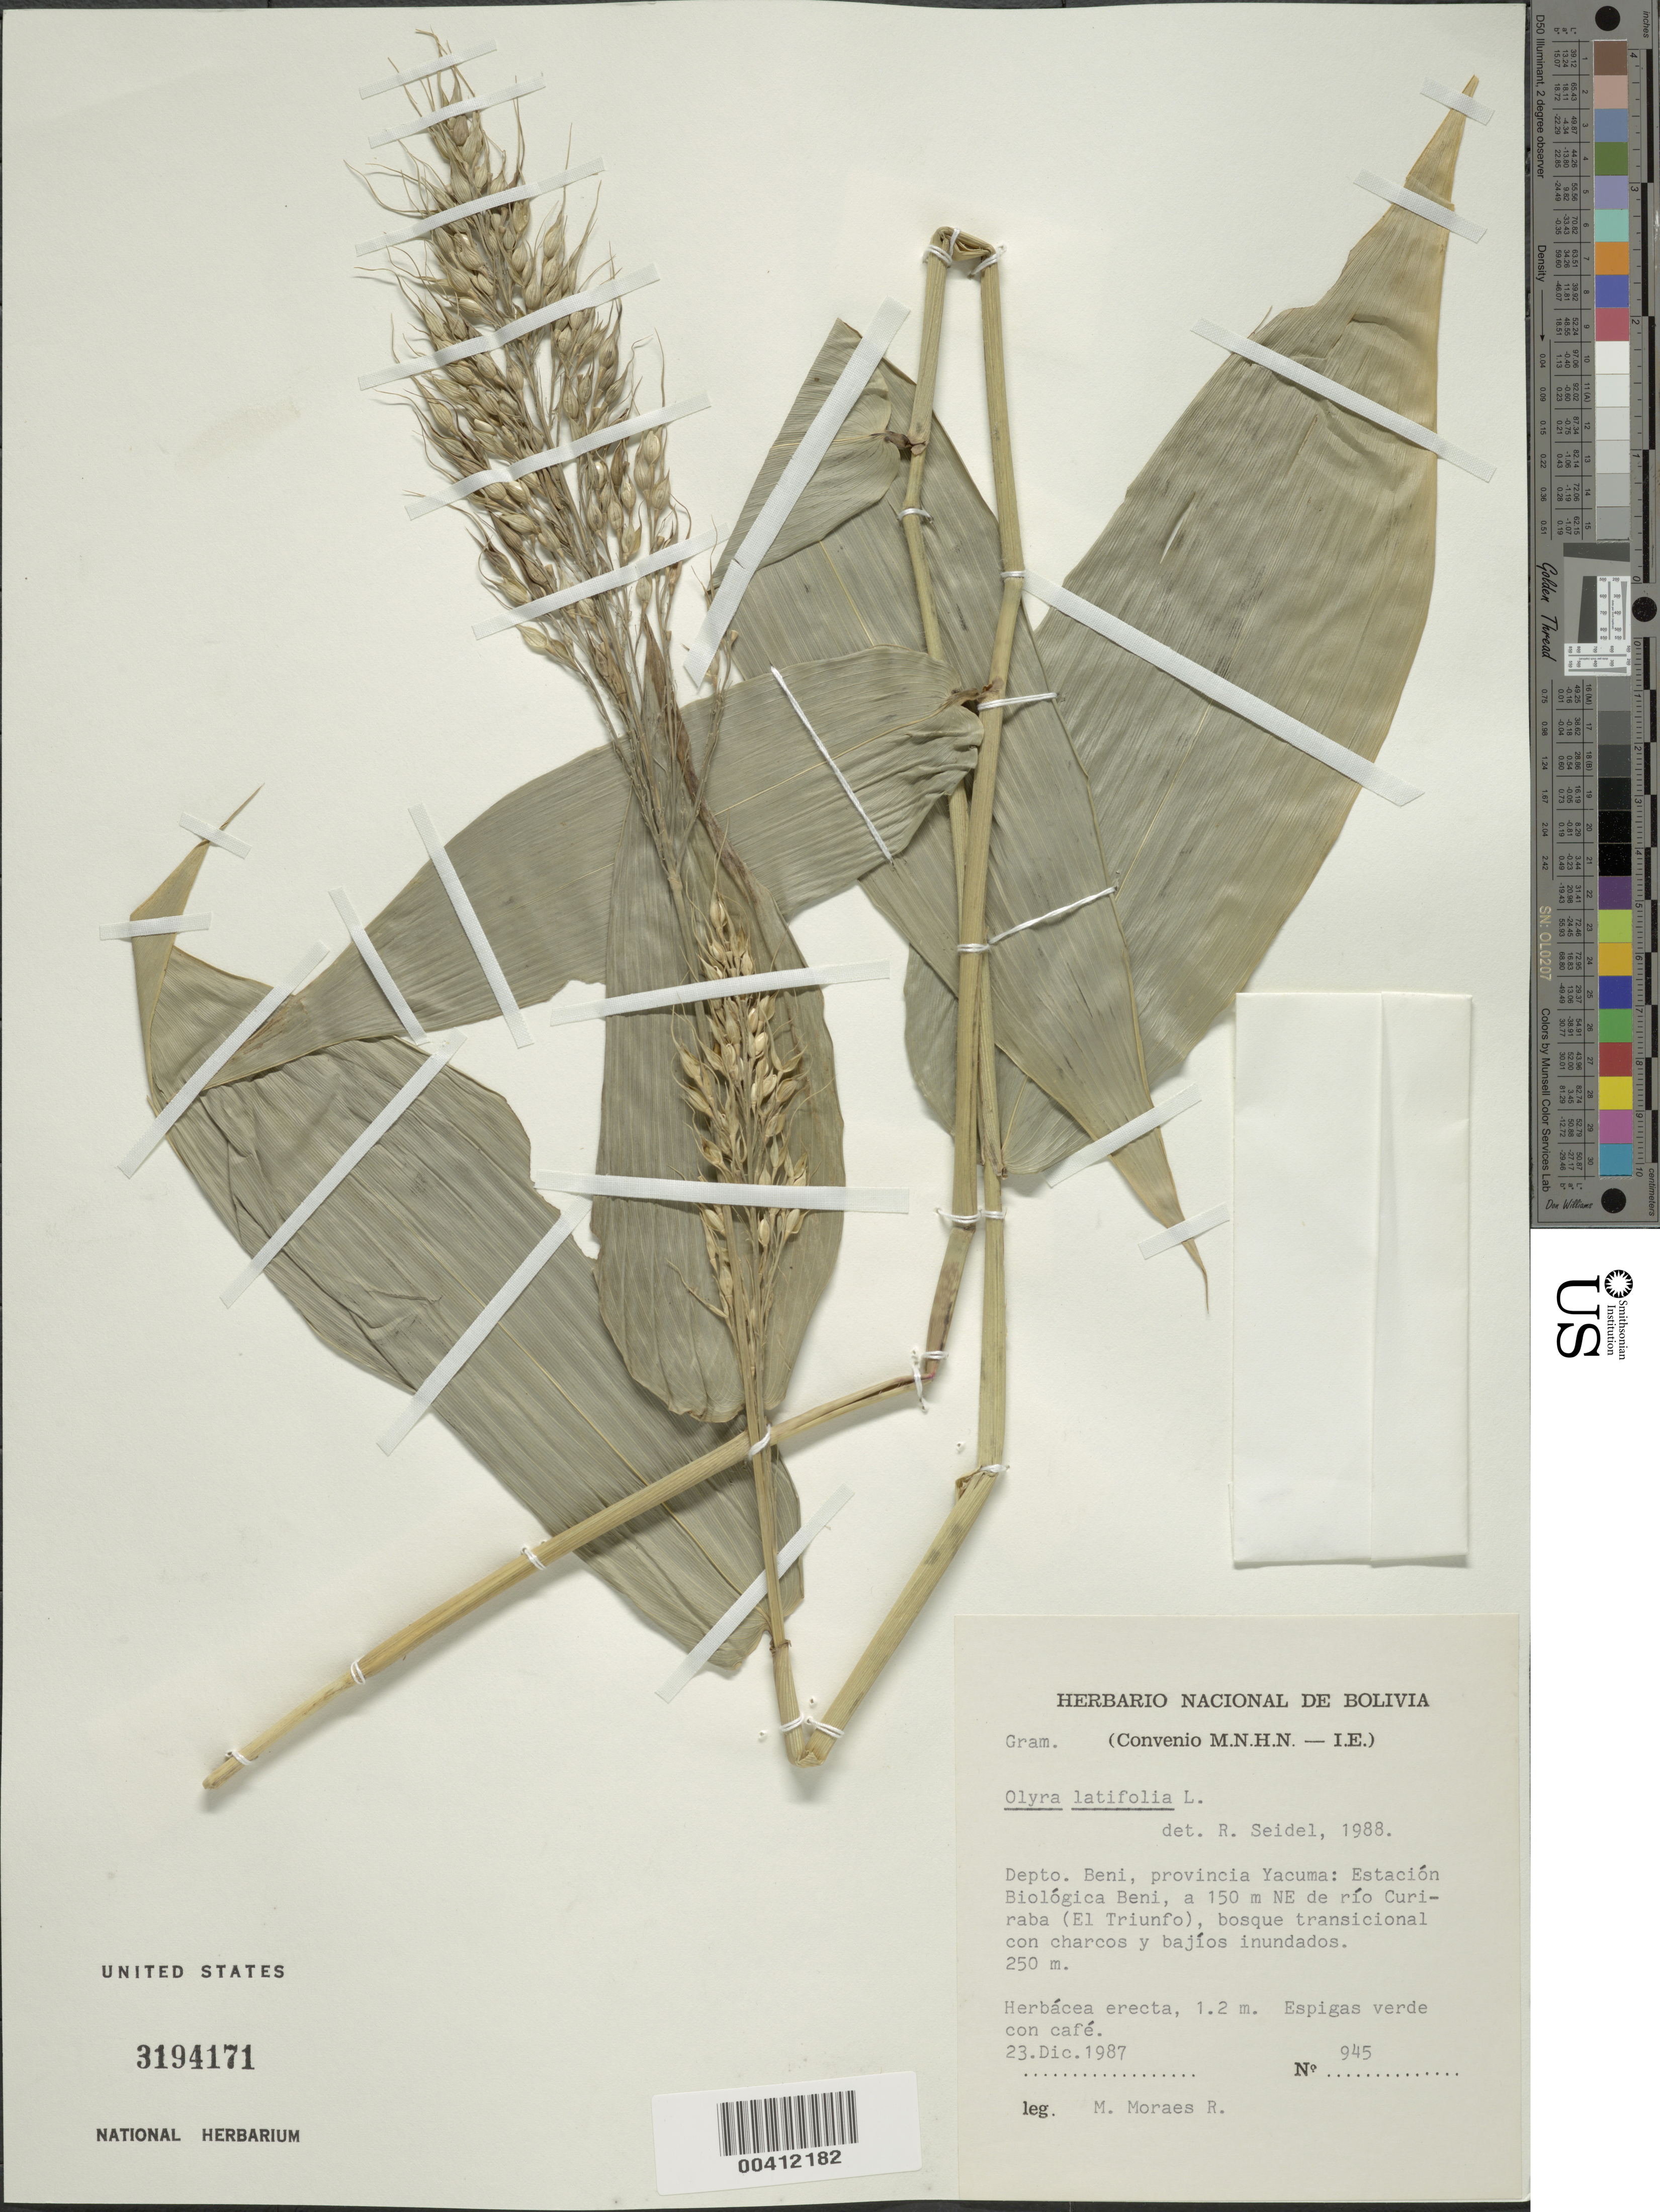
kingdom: Plantae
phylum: Tracheophyta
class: Liliopsida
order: Poales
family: Poaceae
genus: Olyra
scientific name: Olyra latifolia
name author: L.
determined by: Seidel, R.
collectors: M. Moraes R.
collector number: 945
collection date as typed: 23 Dec 1987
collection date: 1987-12-23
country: Bolivia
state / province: Beni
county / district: Yacuma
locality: Est. Biologica Beni, a 150 km NEde Rio Curiraba (El Trifuno)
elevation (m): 250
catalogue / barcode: US 3194171